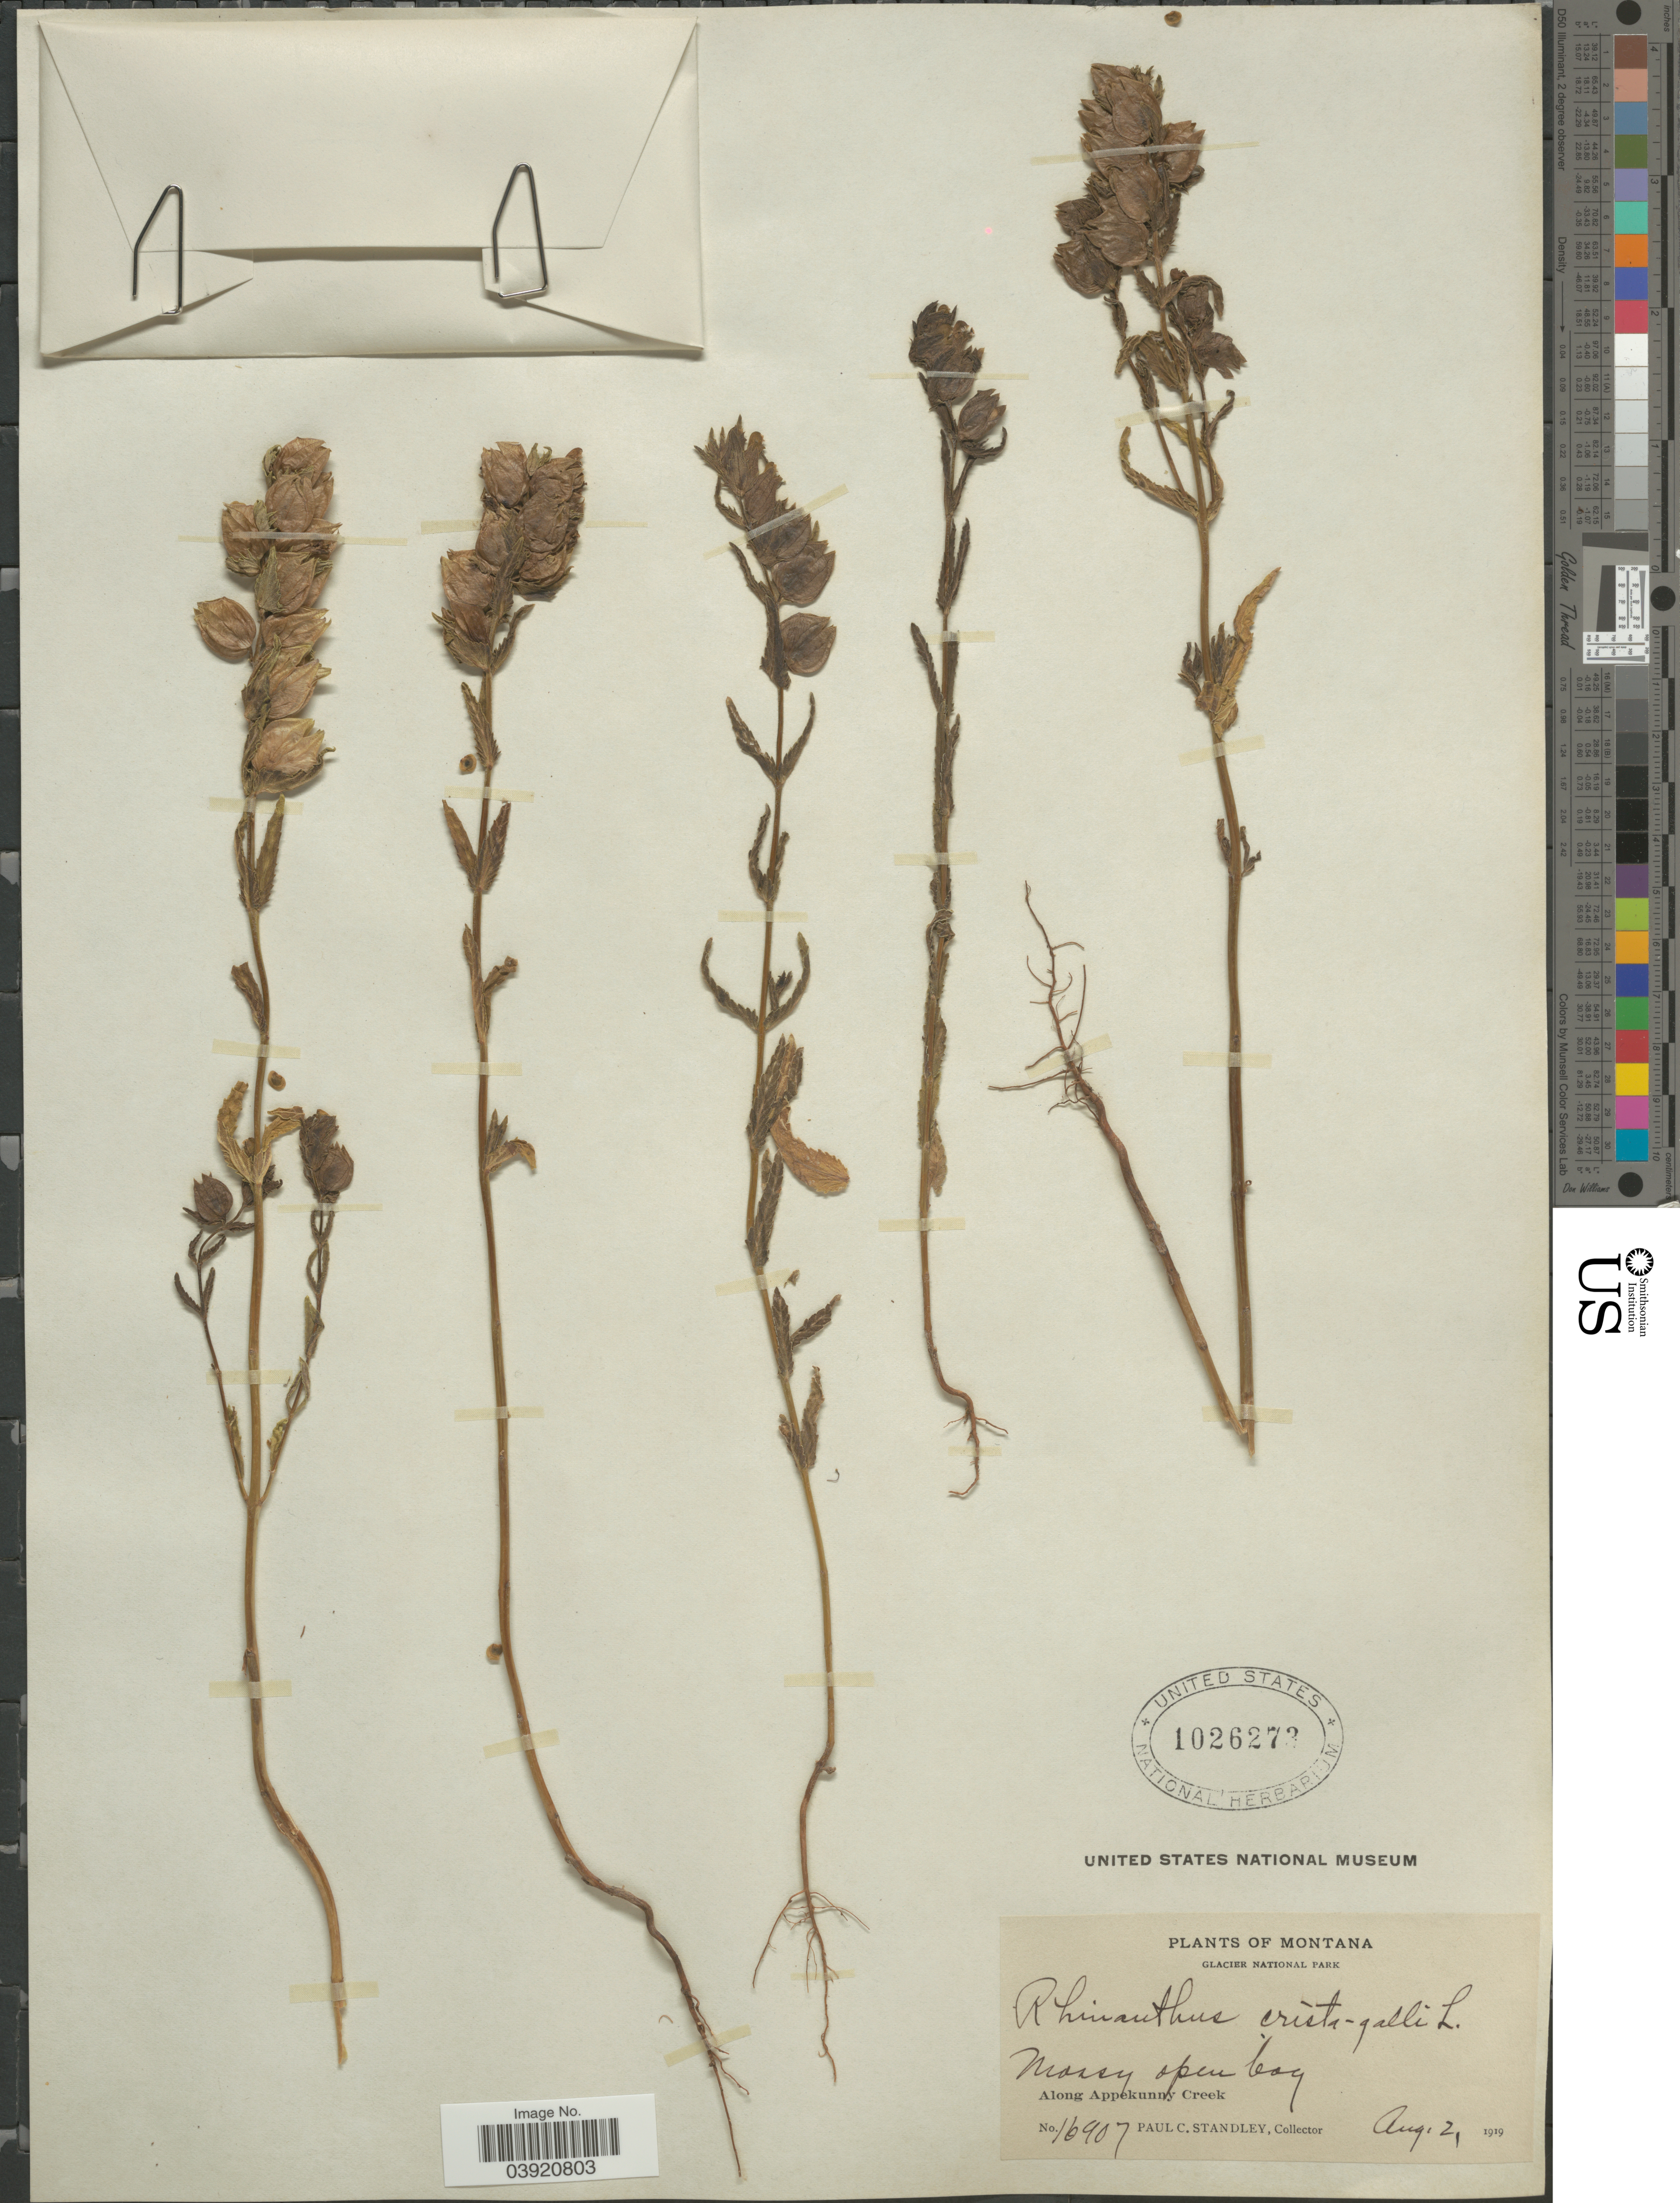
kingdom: Plantae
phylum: Tracheophyta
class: Magnoliopsida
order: Lamiales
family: Orobanchaceae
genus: Rhinanthus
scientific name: Rhinanthus crista-galli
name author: L.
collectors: P. C. Standley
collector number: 16907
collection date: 1919-08-02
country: United States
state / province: Montana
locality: Glacier National Park. Along Appekunny Creek.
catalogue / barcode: US 1026273